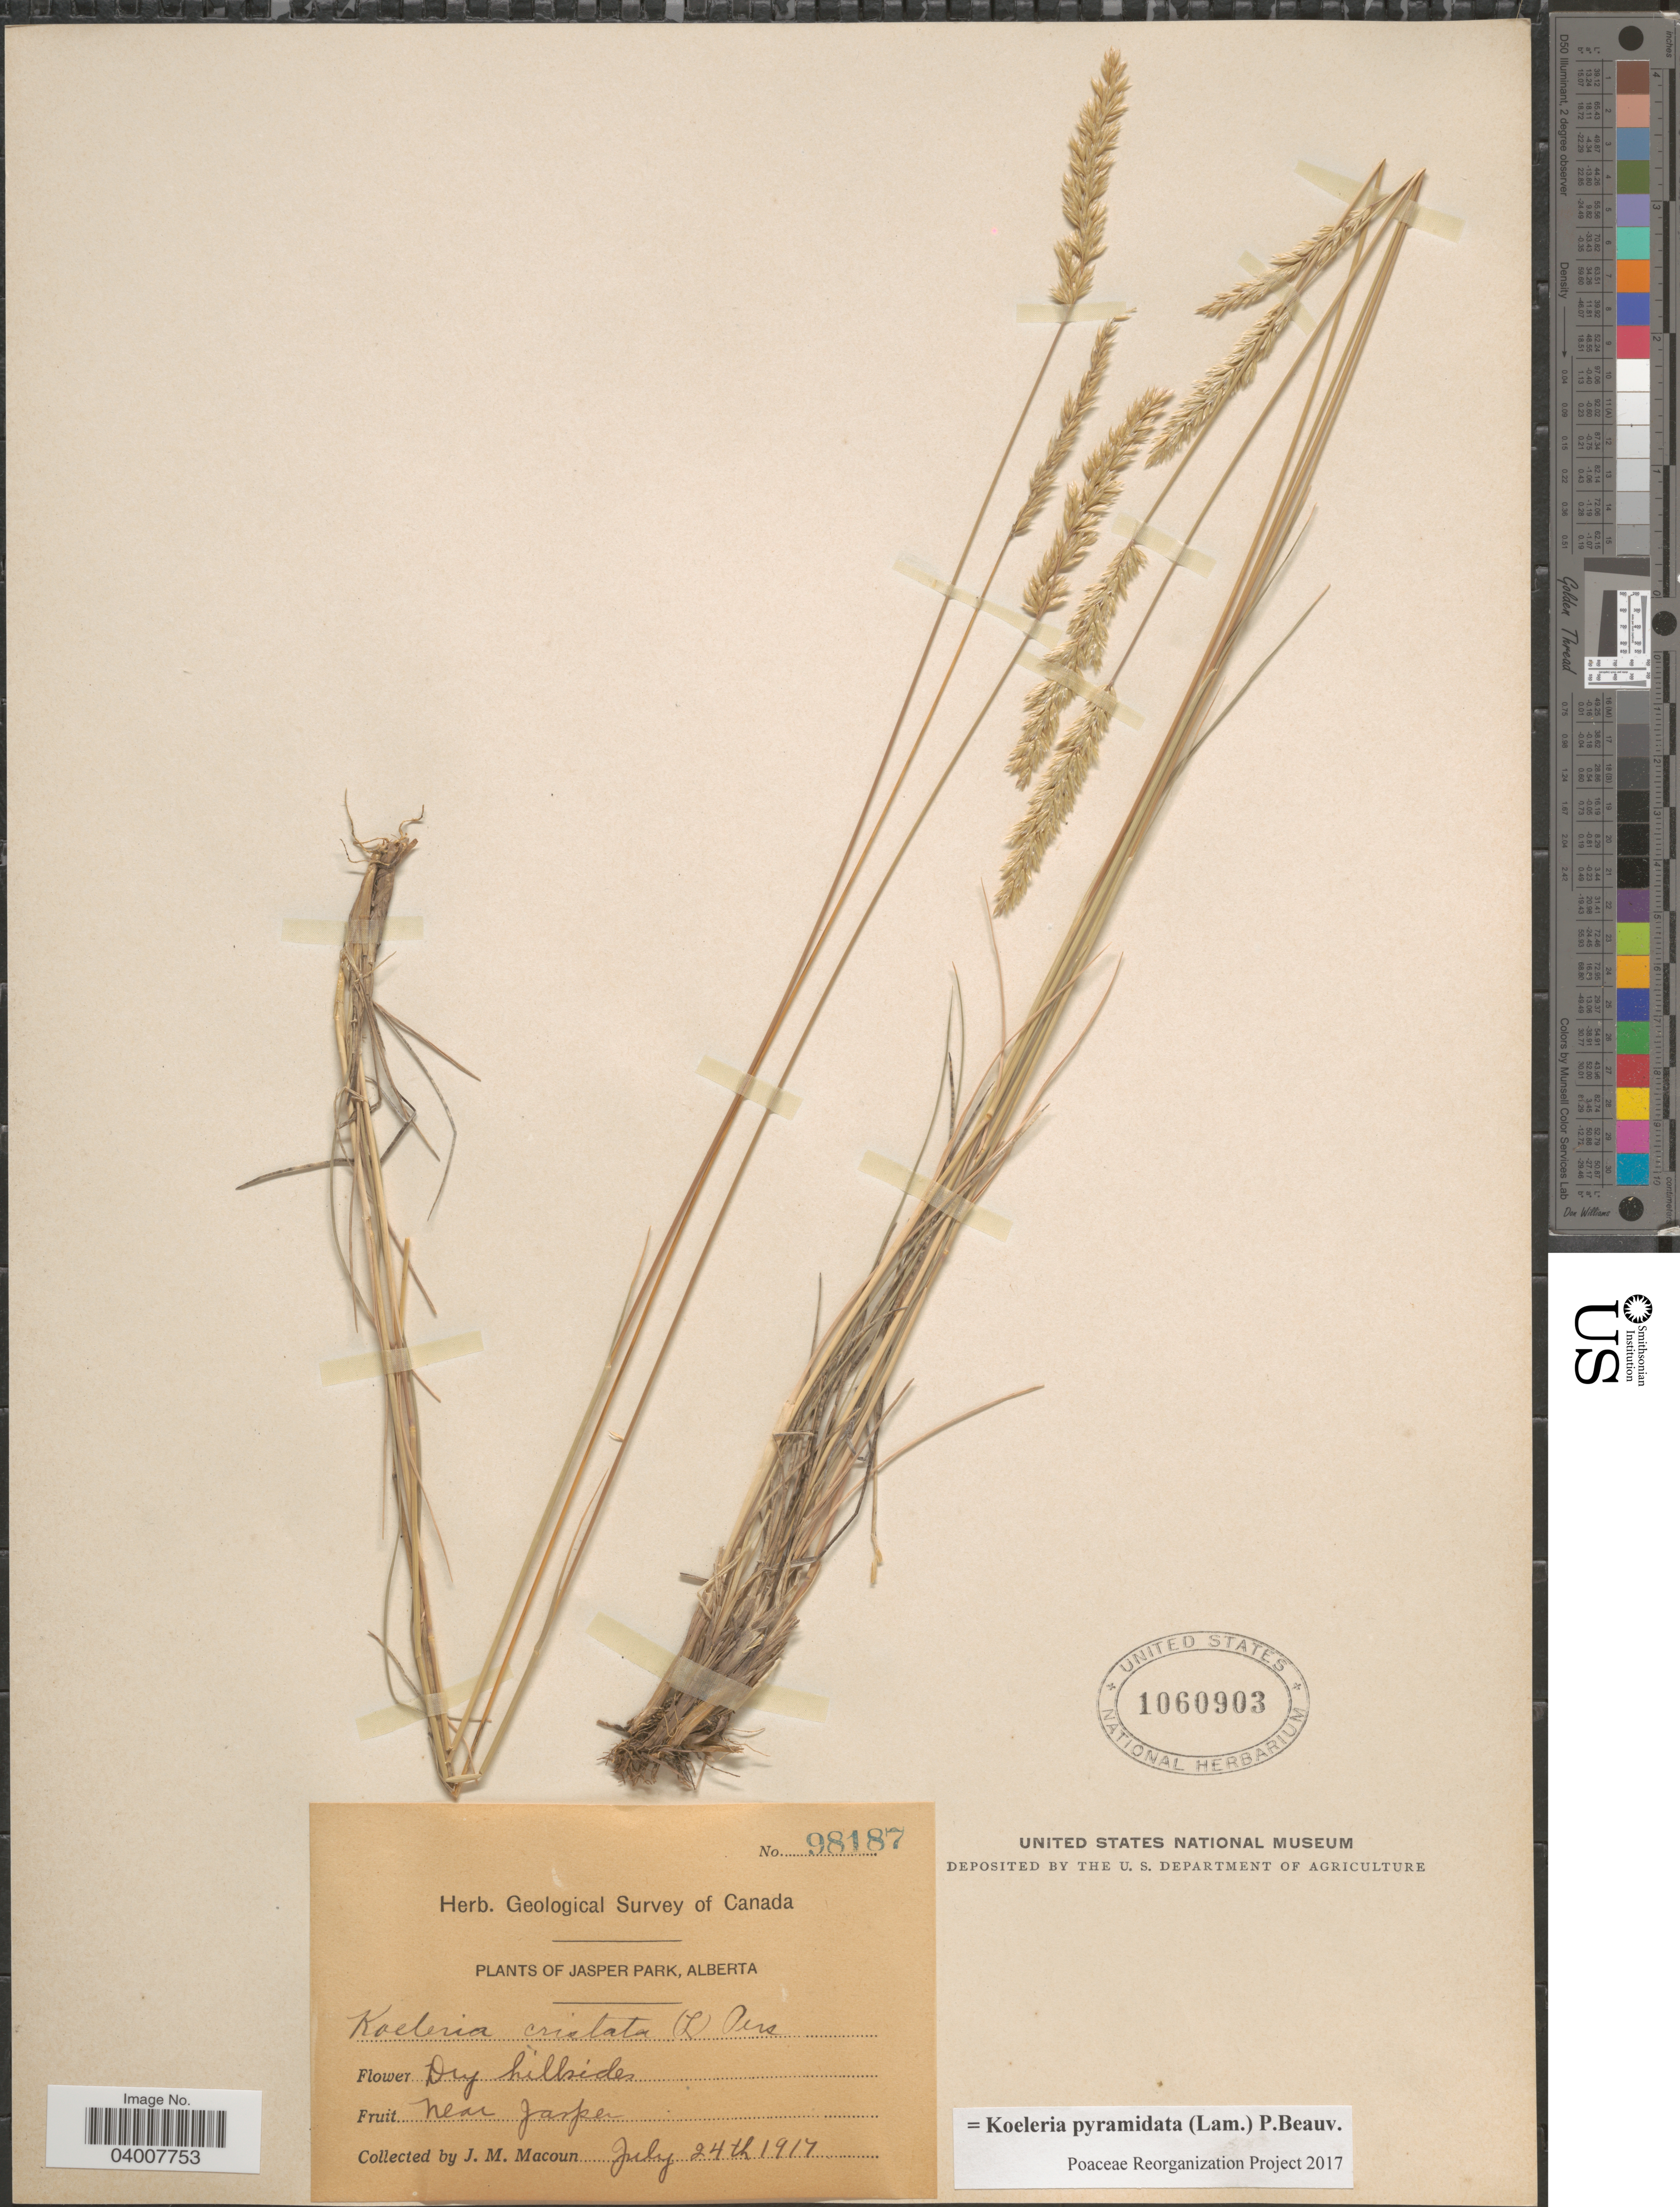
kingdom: Plantae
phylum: Tracheophyta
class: Liliopsida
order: Poales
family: Poaceae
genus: Koeleria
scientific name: Koeleria pyramidata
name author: (Lam.) P. Beauv.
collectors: J. M. Macoun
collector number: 98187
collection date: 1917-07-24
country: Canada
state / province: Alberta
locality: Jasper Park. Dry hillsides. Near Jasper.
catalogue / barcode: US 1060903